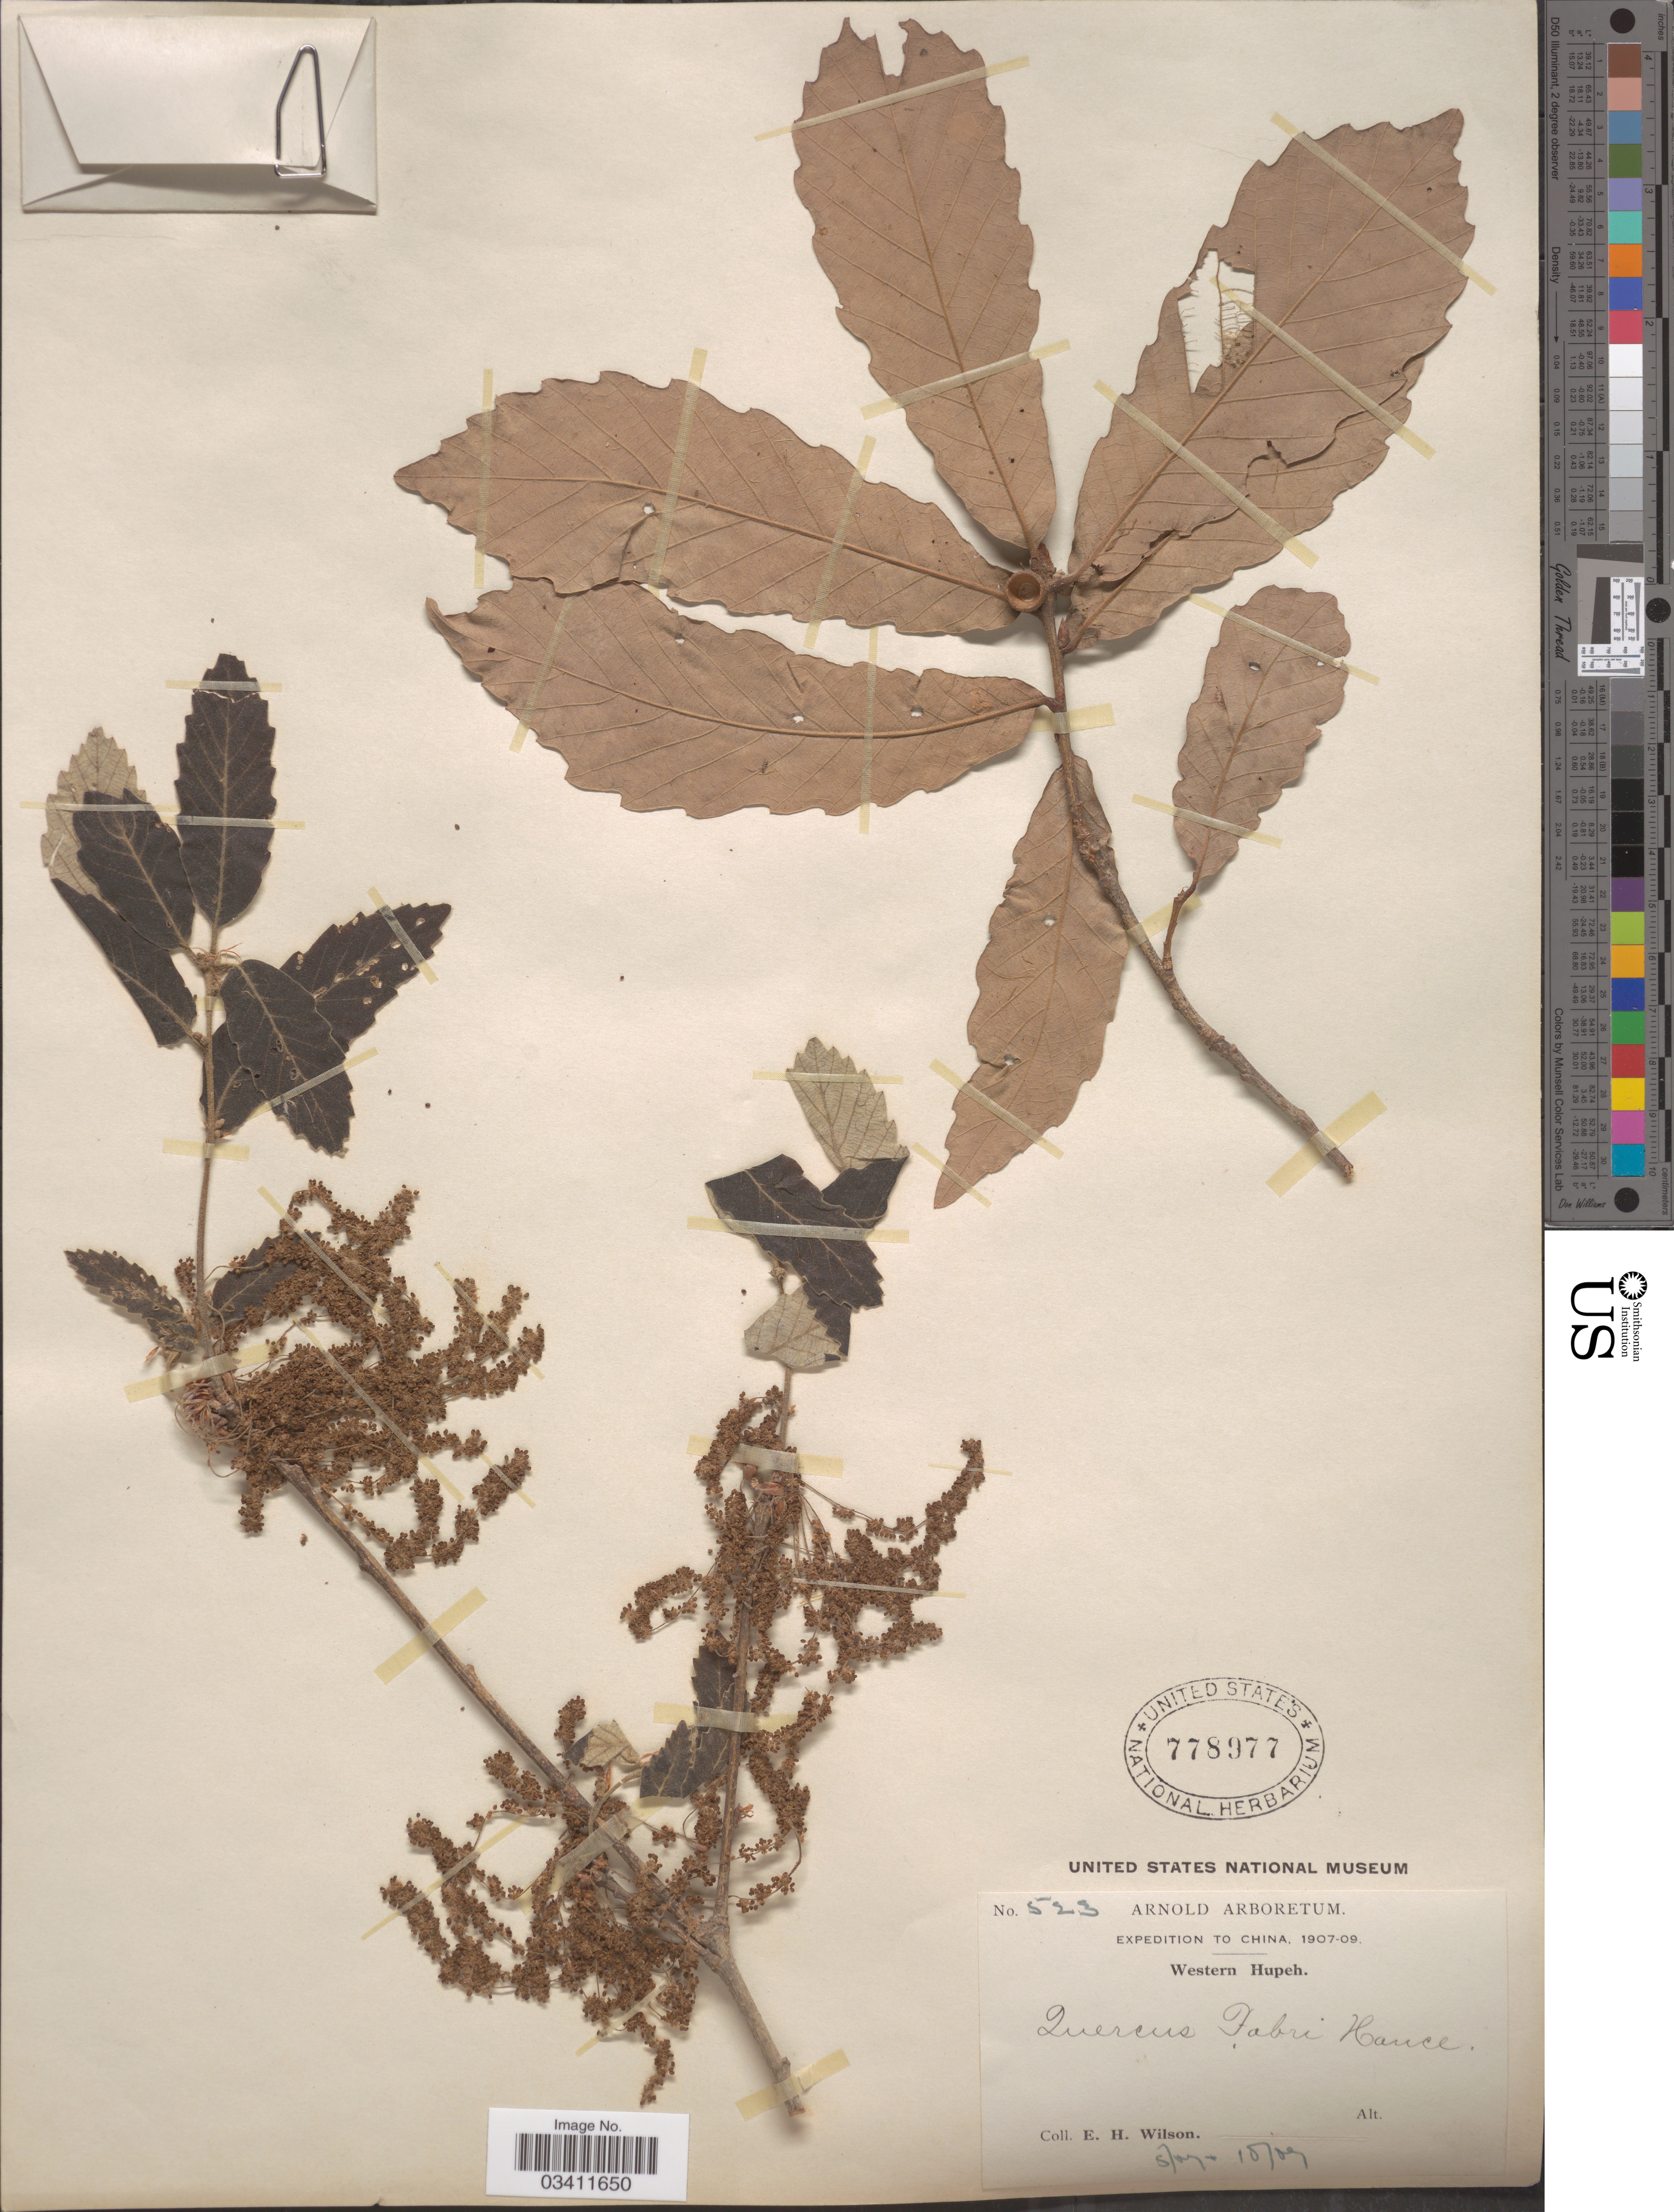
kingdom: Plantae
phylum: Tracheophyta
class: Magnoliopsida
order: Fagales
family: Fagaceae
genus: Quercus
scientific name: Quercus fabrei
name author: Hance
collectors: E. Wilson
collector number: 523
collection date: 1907-05/1907-10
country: China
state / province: Hubei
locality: Western Hupeh.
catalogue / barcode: US 778977